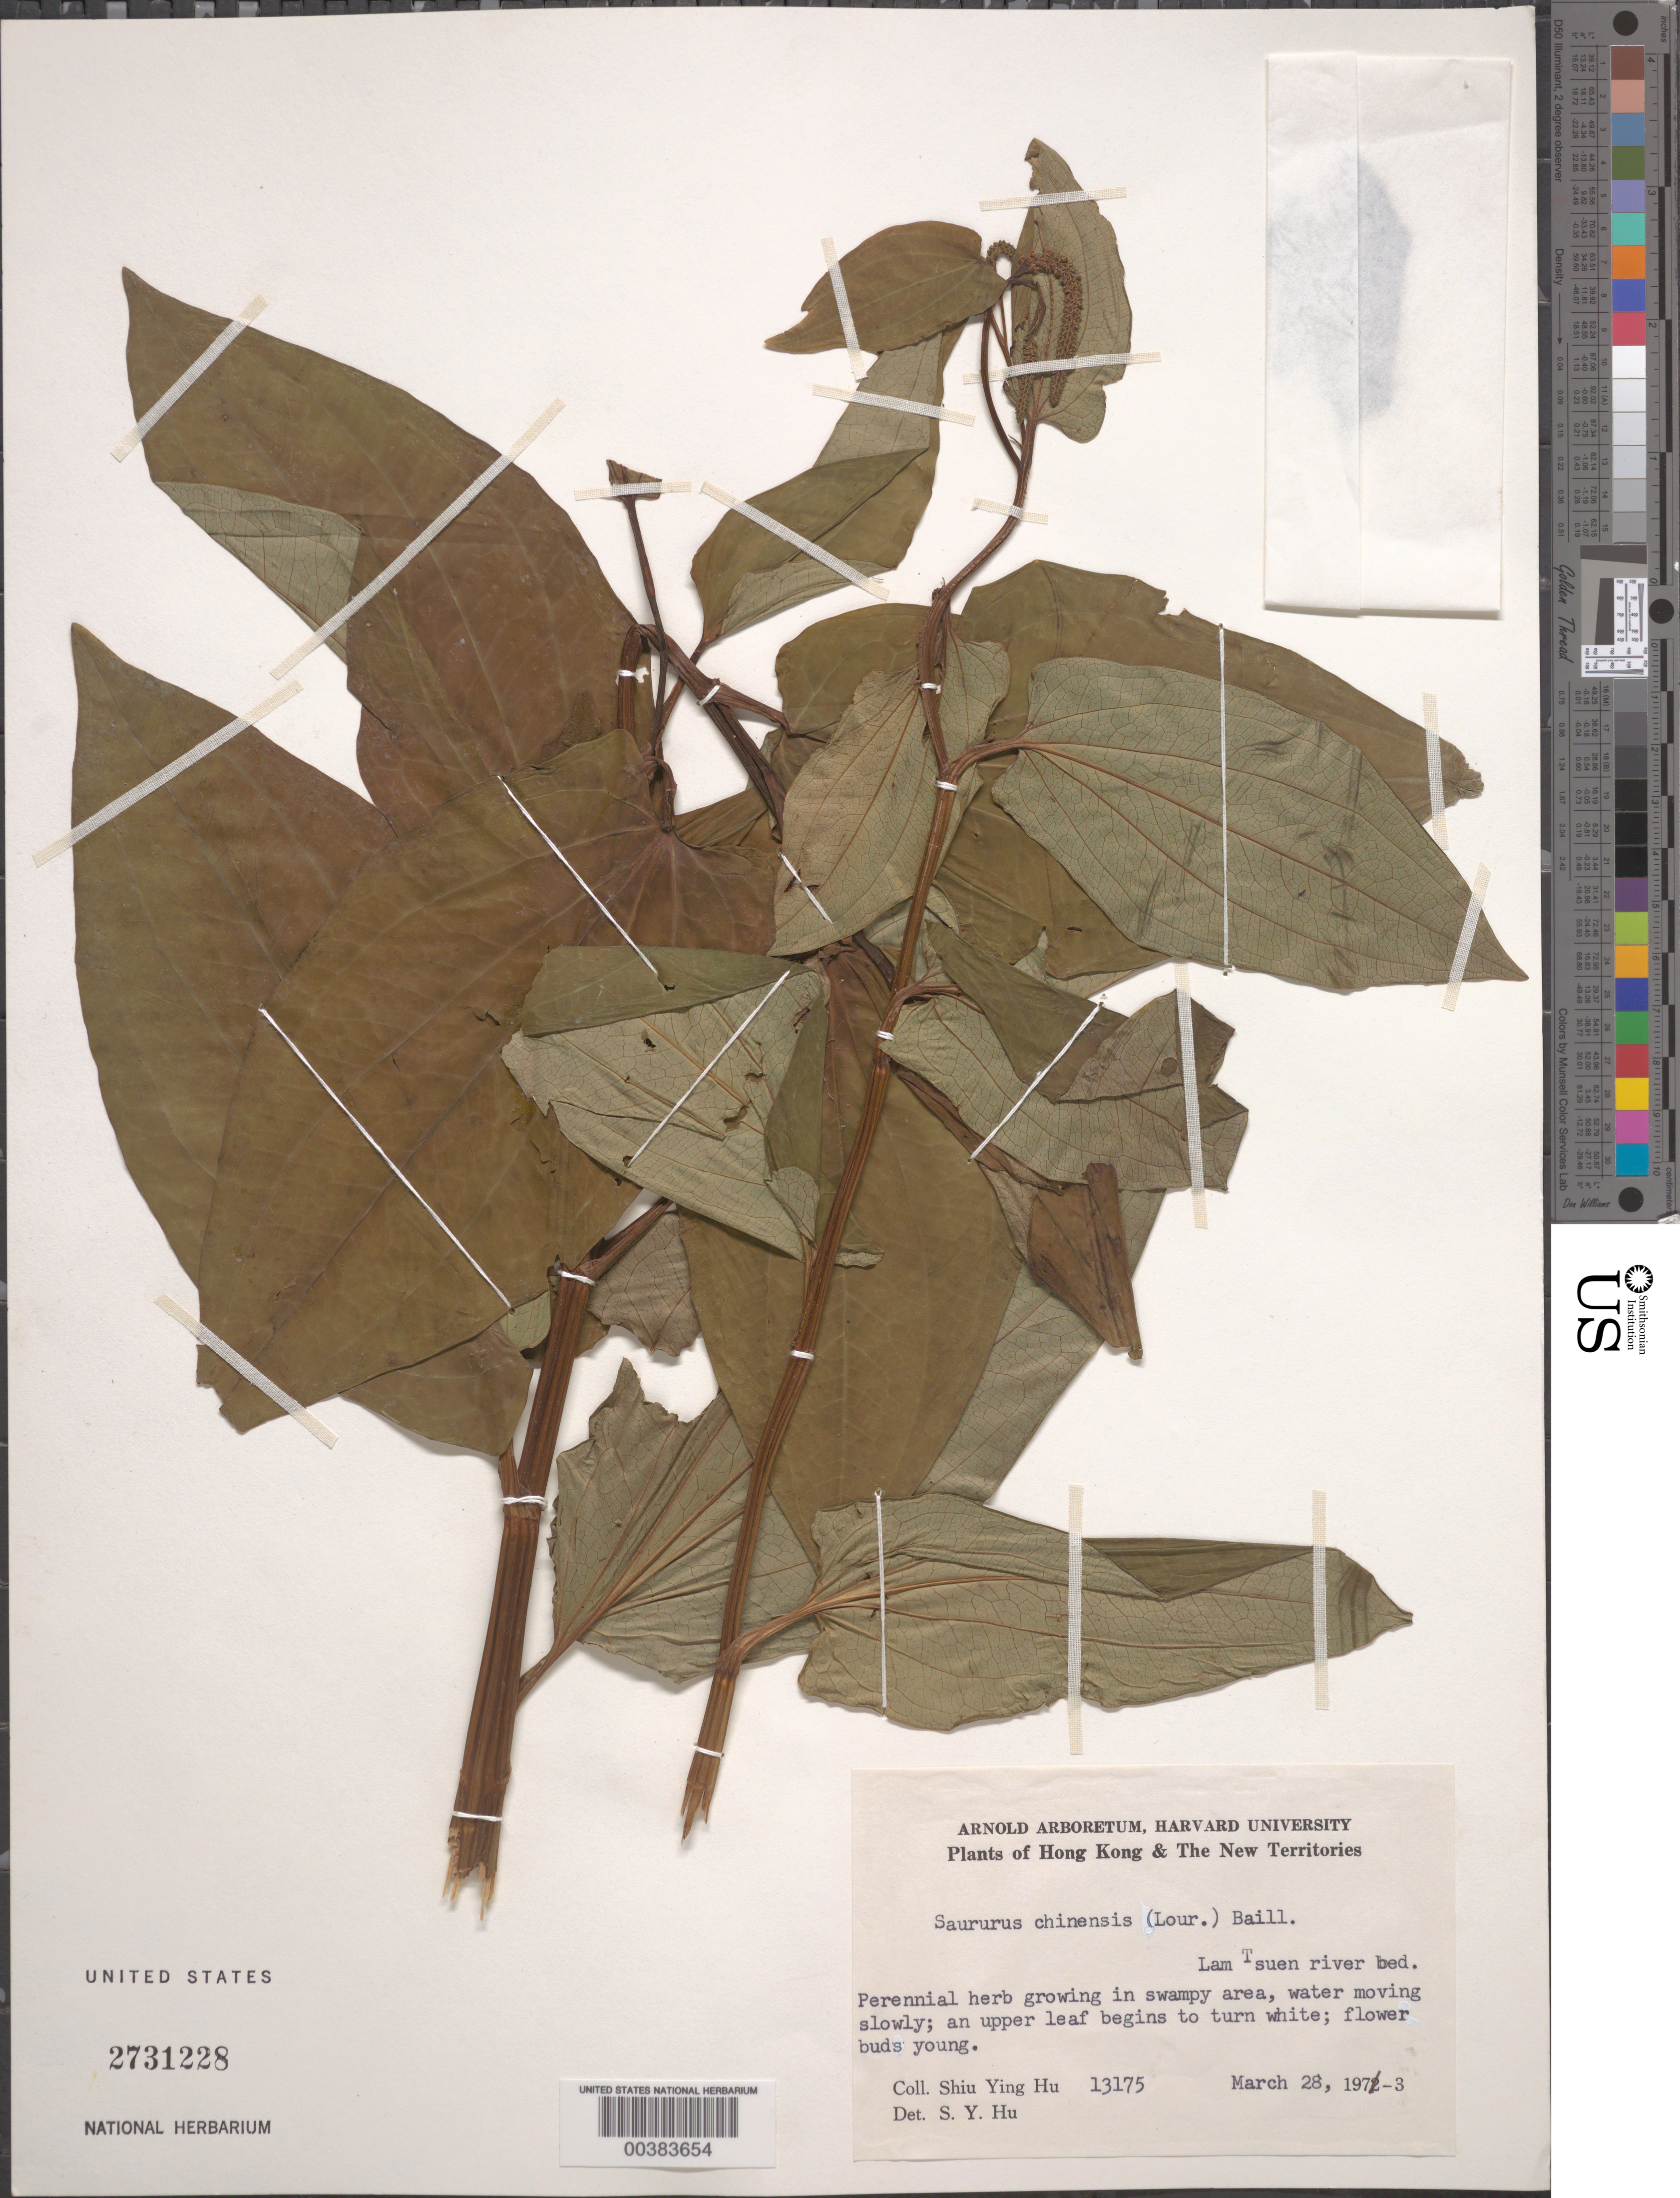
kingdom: Plantae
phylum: Tracheophyta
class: Magnoliopsida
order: Piperales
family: Saururaceae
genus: Saururus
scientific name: Saururus chinensis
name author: (Lour.) Baill.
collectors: S. Y. Hu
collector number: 13175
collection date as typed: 28 Mar 1973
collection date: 1973-03-28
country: China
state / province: Hong Kong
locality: Lam tsuen river bed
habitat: Swampy area, water moving slowly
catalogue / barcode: US 2731228